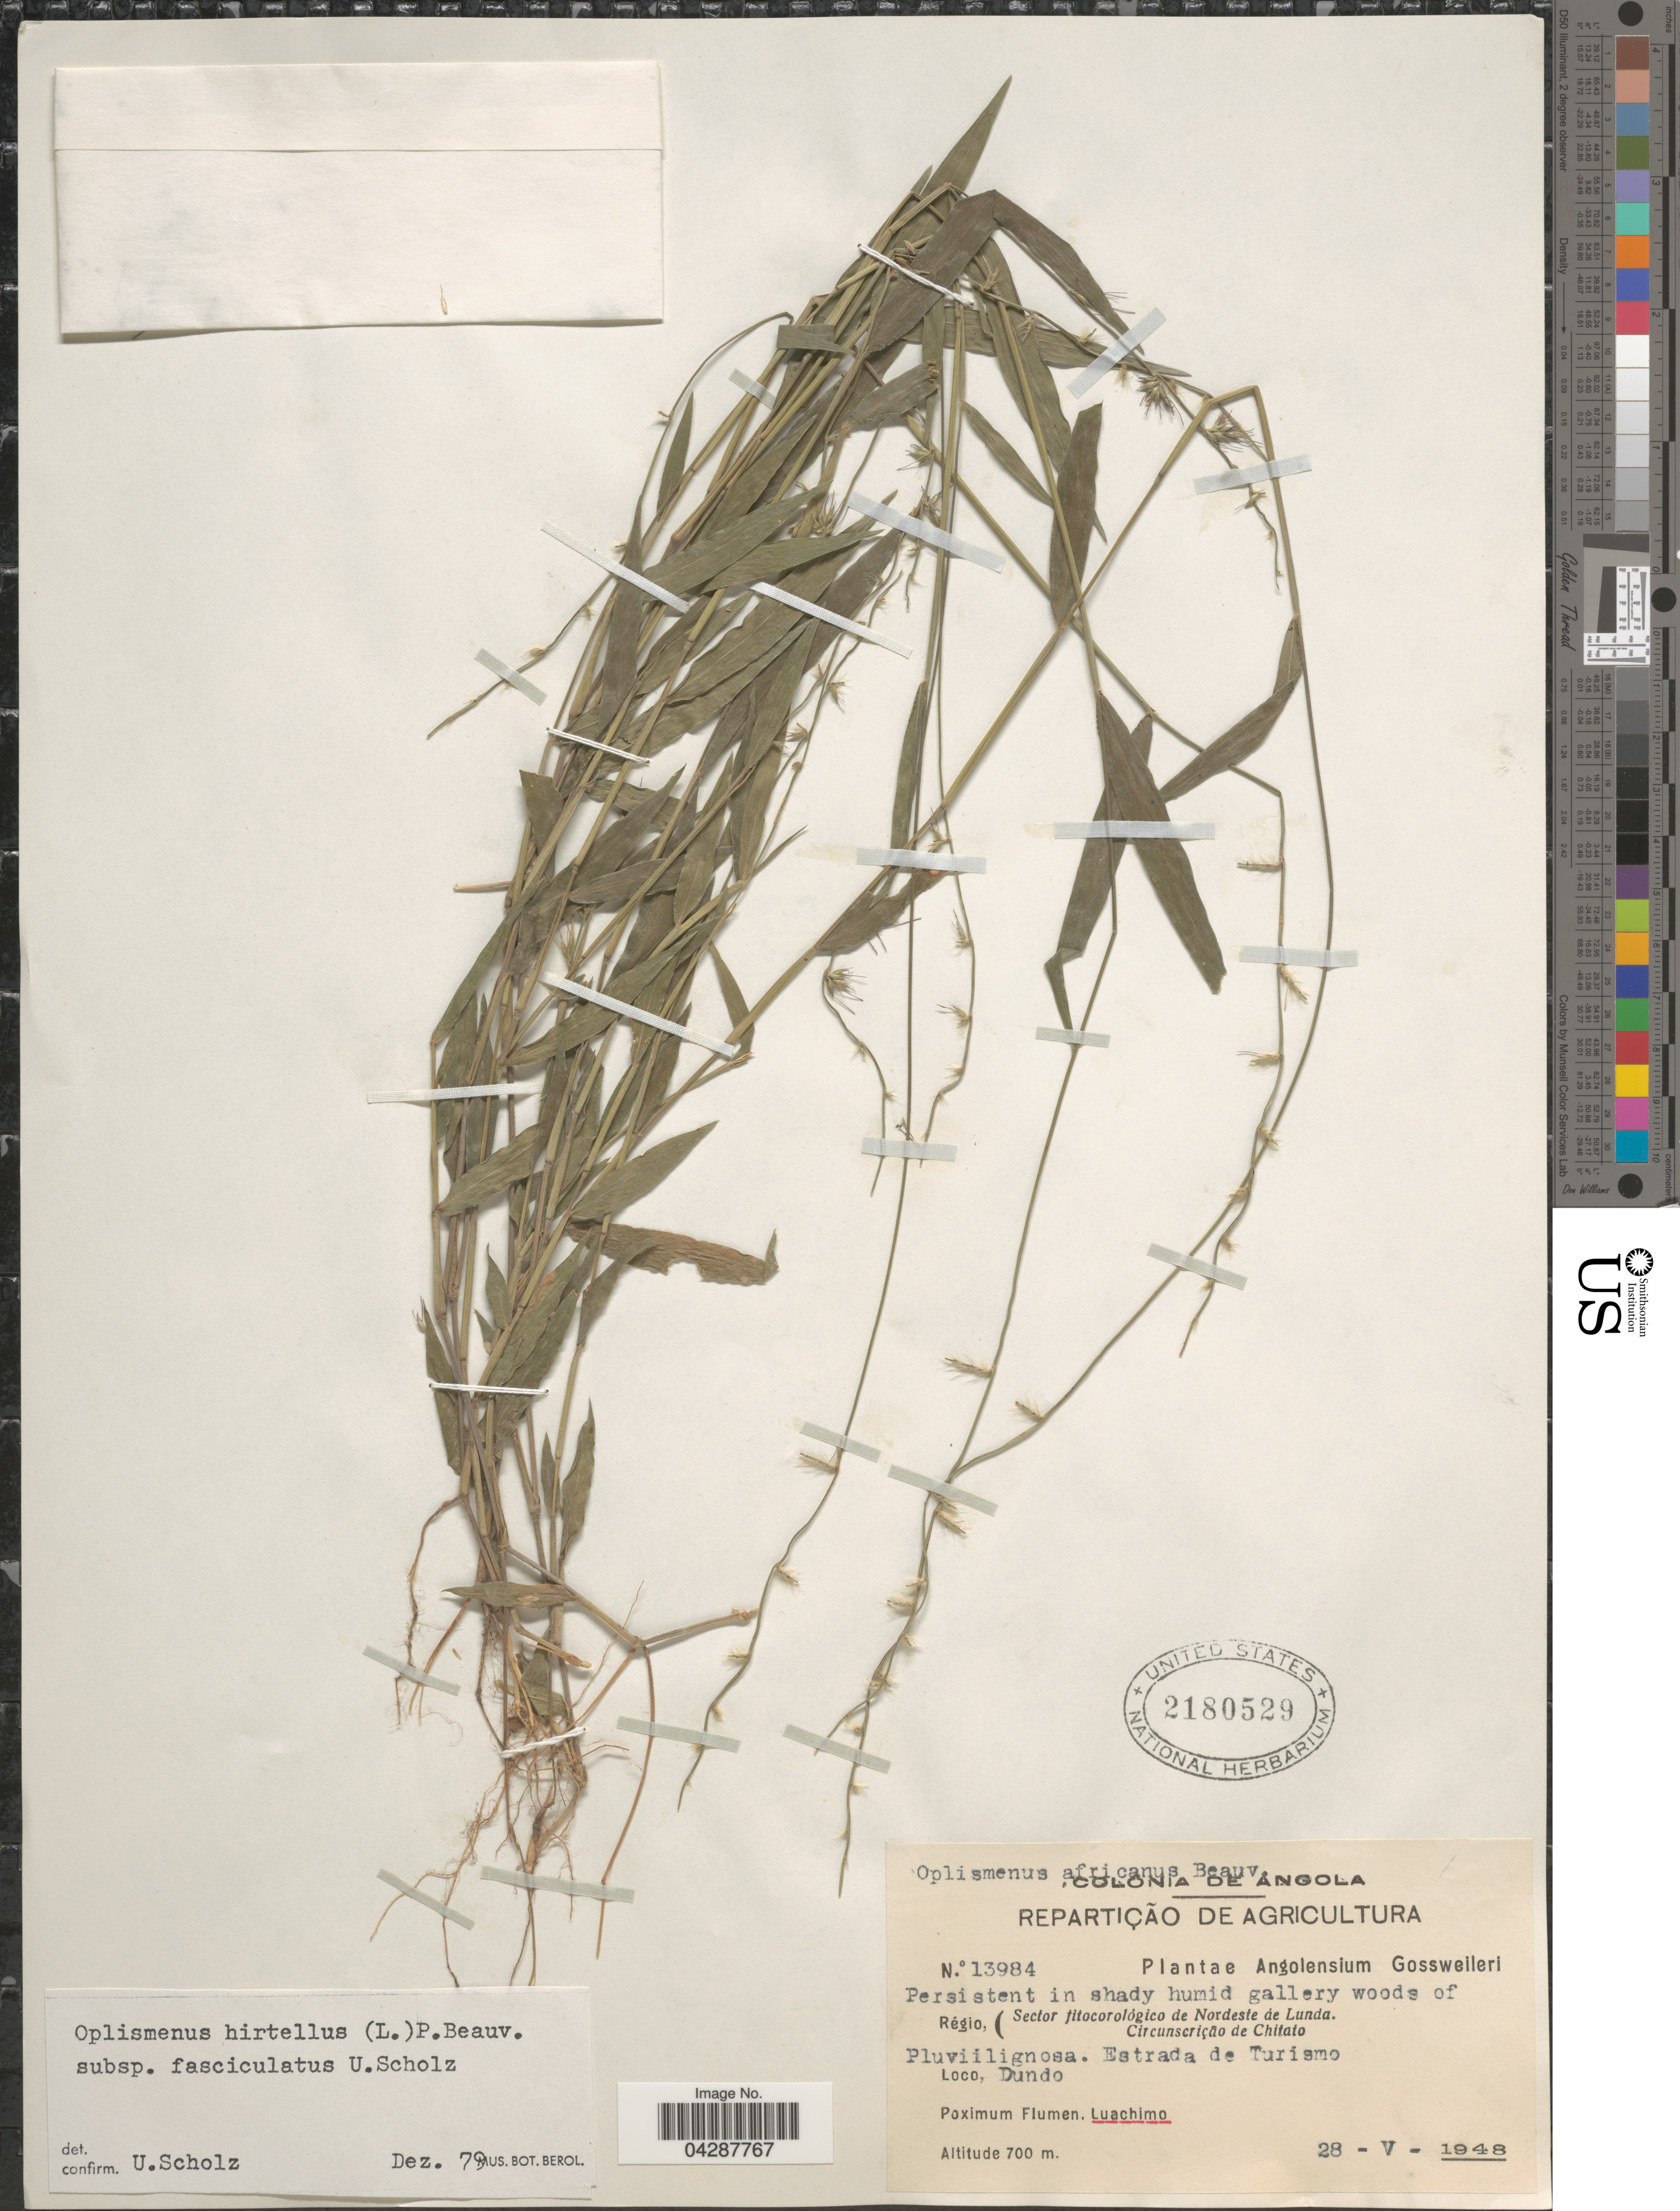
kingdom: Plantae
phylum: Tracheophyta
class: Liliopsida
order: Poales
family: Poaceae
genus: Oplismenus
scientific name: Oplismenus hirtellus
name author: (L.) P. Beauv.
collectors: -. Gossweiler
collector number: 13984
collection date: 1948-05-28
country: Angola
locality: Régio, (Sector fitocorológico de Nordeste de Lunda. Circunscrição de Chitato. Pluviilignosa. Estrada de Turismo. Dundo. Poximum Flumen, Luachimo.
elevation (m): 700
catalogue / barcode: US 2180529